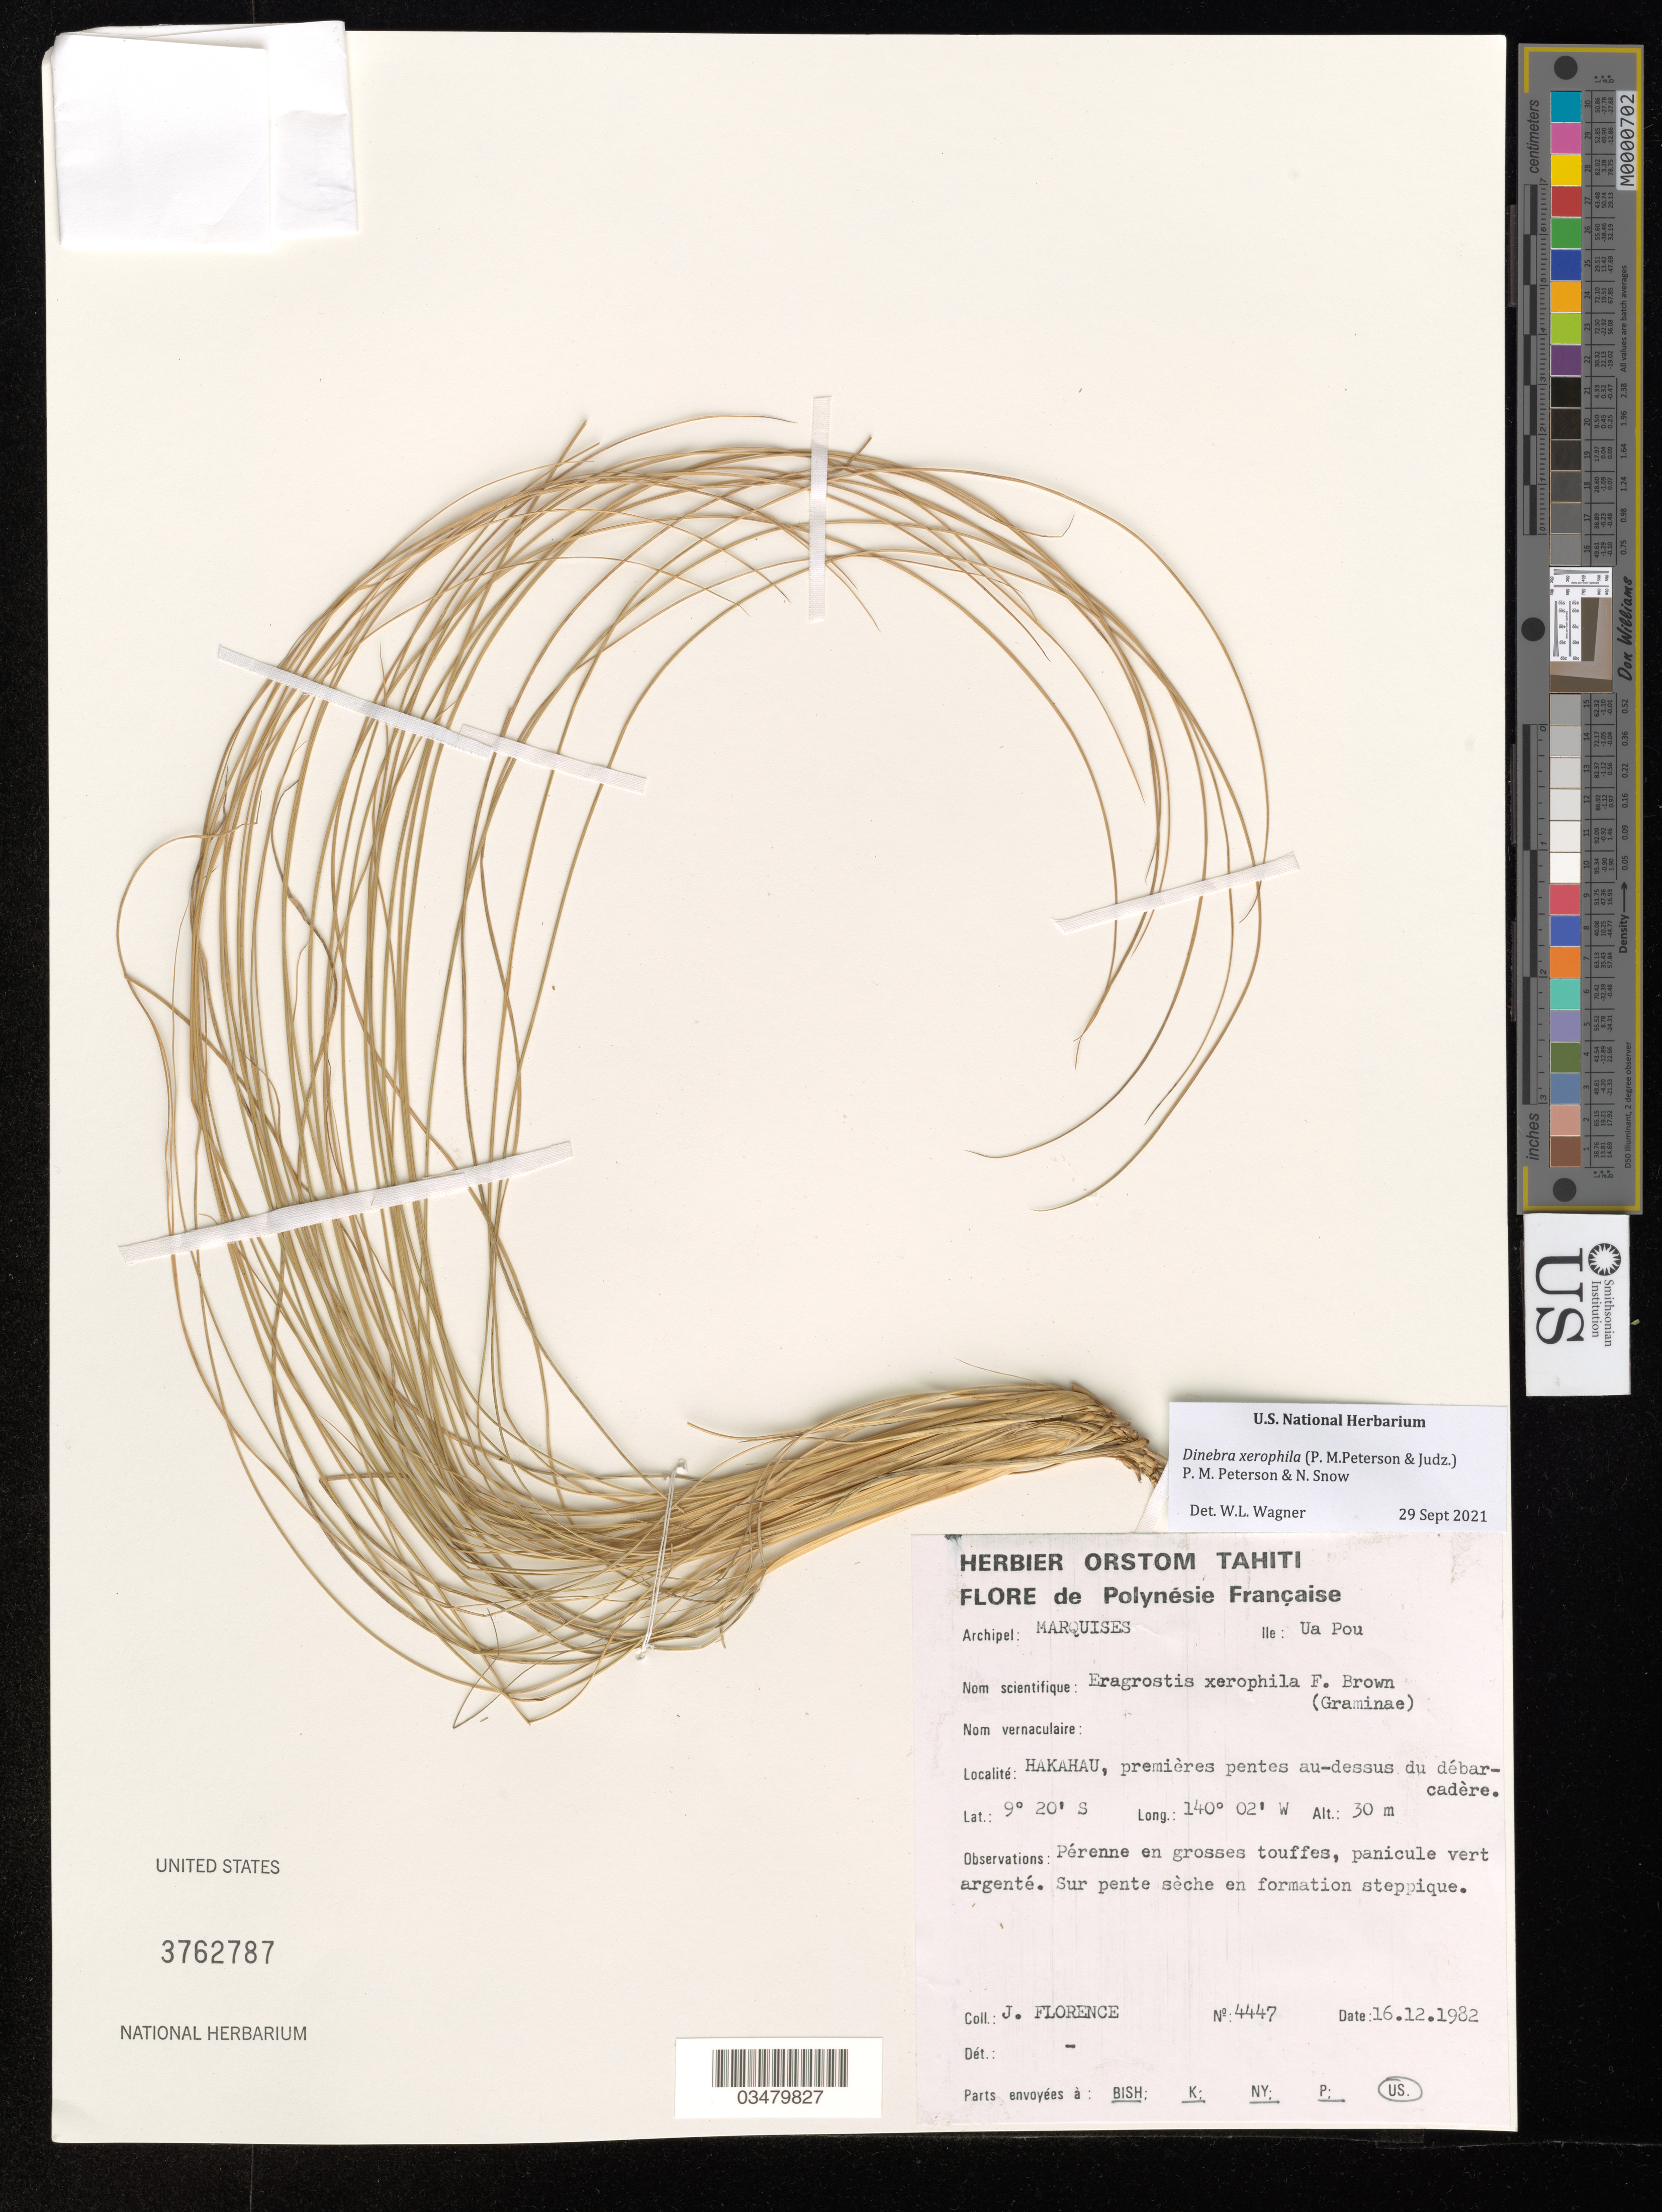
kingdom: Plantae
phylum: Tracheophyta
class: Liliopsida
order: Poales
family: Poaceae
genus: Dinebra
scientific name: Dinebra xerophila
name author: (P.M. Peterson & Judz.) P.M. Peterson & N. Snow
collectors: J. Florence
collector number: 4447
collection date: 1982-12-16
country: French Polynesia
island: Ua Pou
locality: Hakahau, premières pentes au-dessus du débsrcadère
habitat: Sur pente sèche en formation steppique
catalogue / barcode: US 3762787